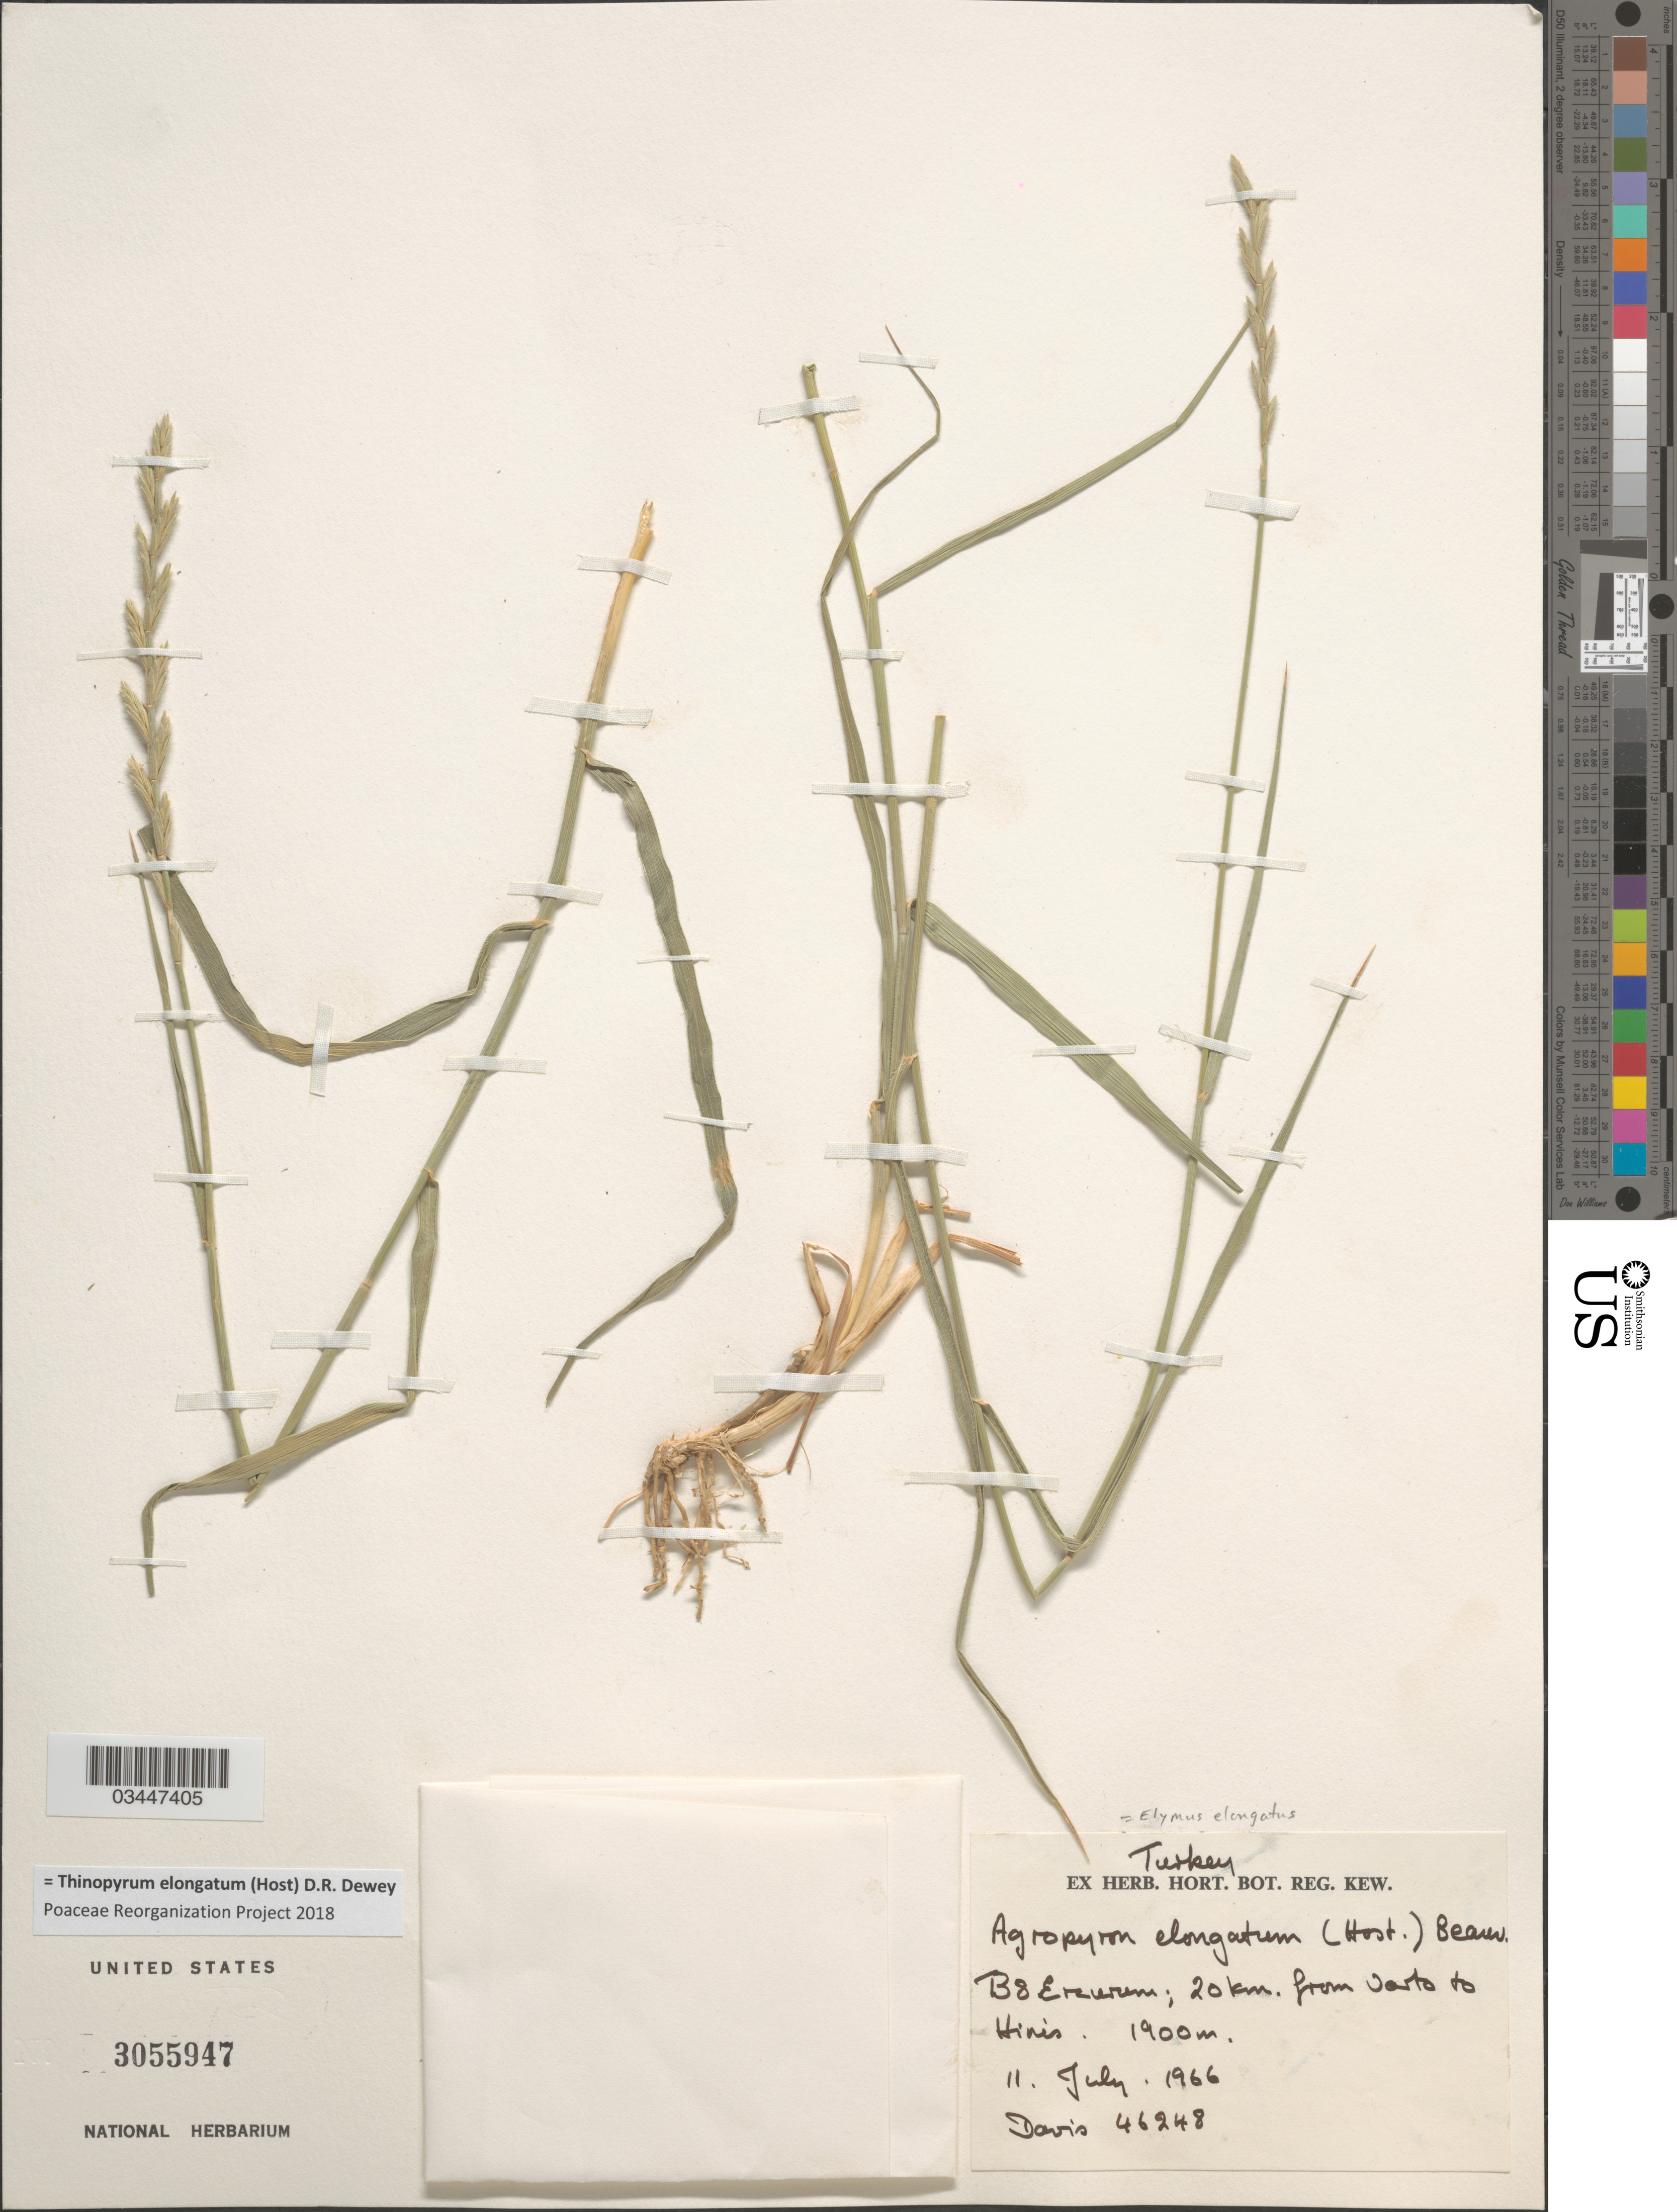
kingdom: Plantae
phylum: Tracheophyta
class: Liliopsida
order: Poales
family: Poaceae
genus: Thinopyrum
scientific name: Thinopyrum elongatum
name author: (Host) Barkworth & Dewey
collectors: -. Davis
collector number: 46248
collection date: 1966-07-11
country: Turkey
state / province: Erzurum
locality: B8 Erzurum; 20 km. from Varto to Hinis.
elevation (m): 1900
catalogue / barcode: US 3055947